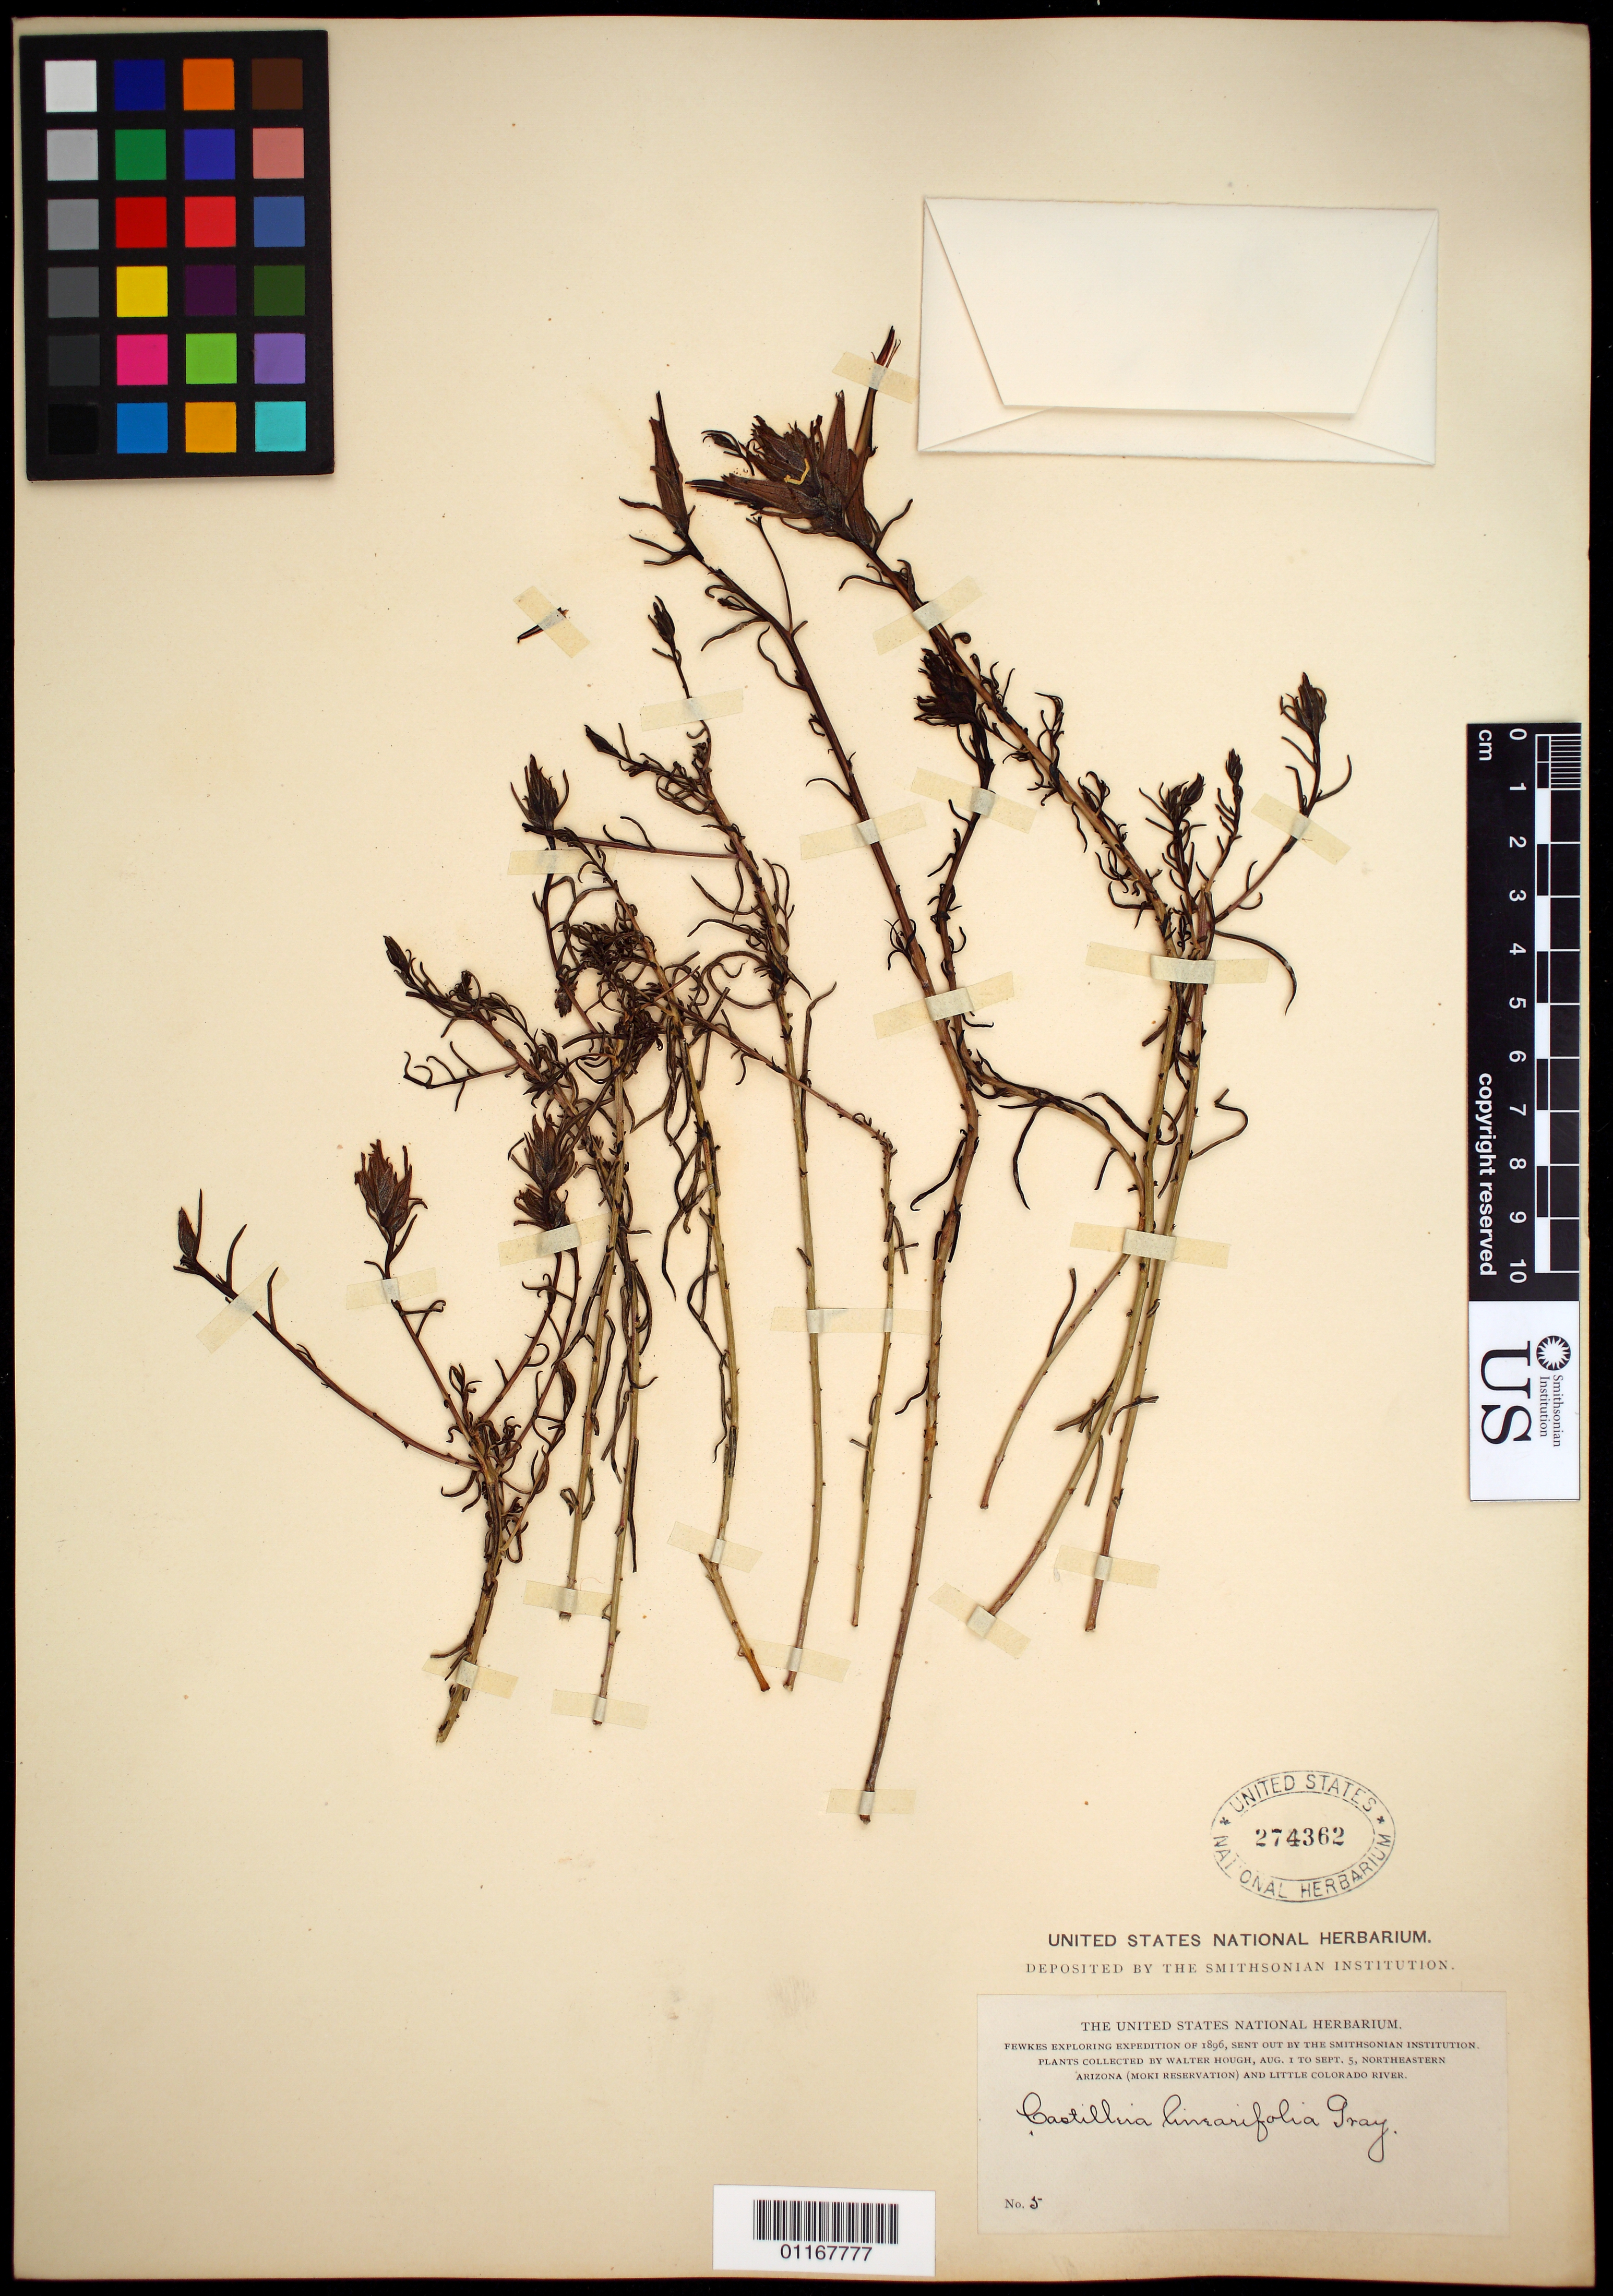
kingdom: Plantae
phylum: Tracheophyta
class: Magnoliopsida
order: Lamiales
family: Orobanchaceae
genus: Castilleja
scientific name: Castilleja linariifolia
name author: Benth.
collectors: W. Hough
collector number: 5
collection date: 1896-08-01/1896-09-05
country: United States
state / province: Arizona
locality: Moki Reservation and Little Colorado River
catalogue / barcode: US 74362